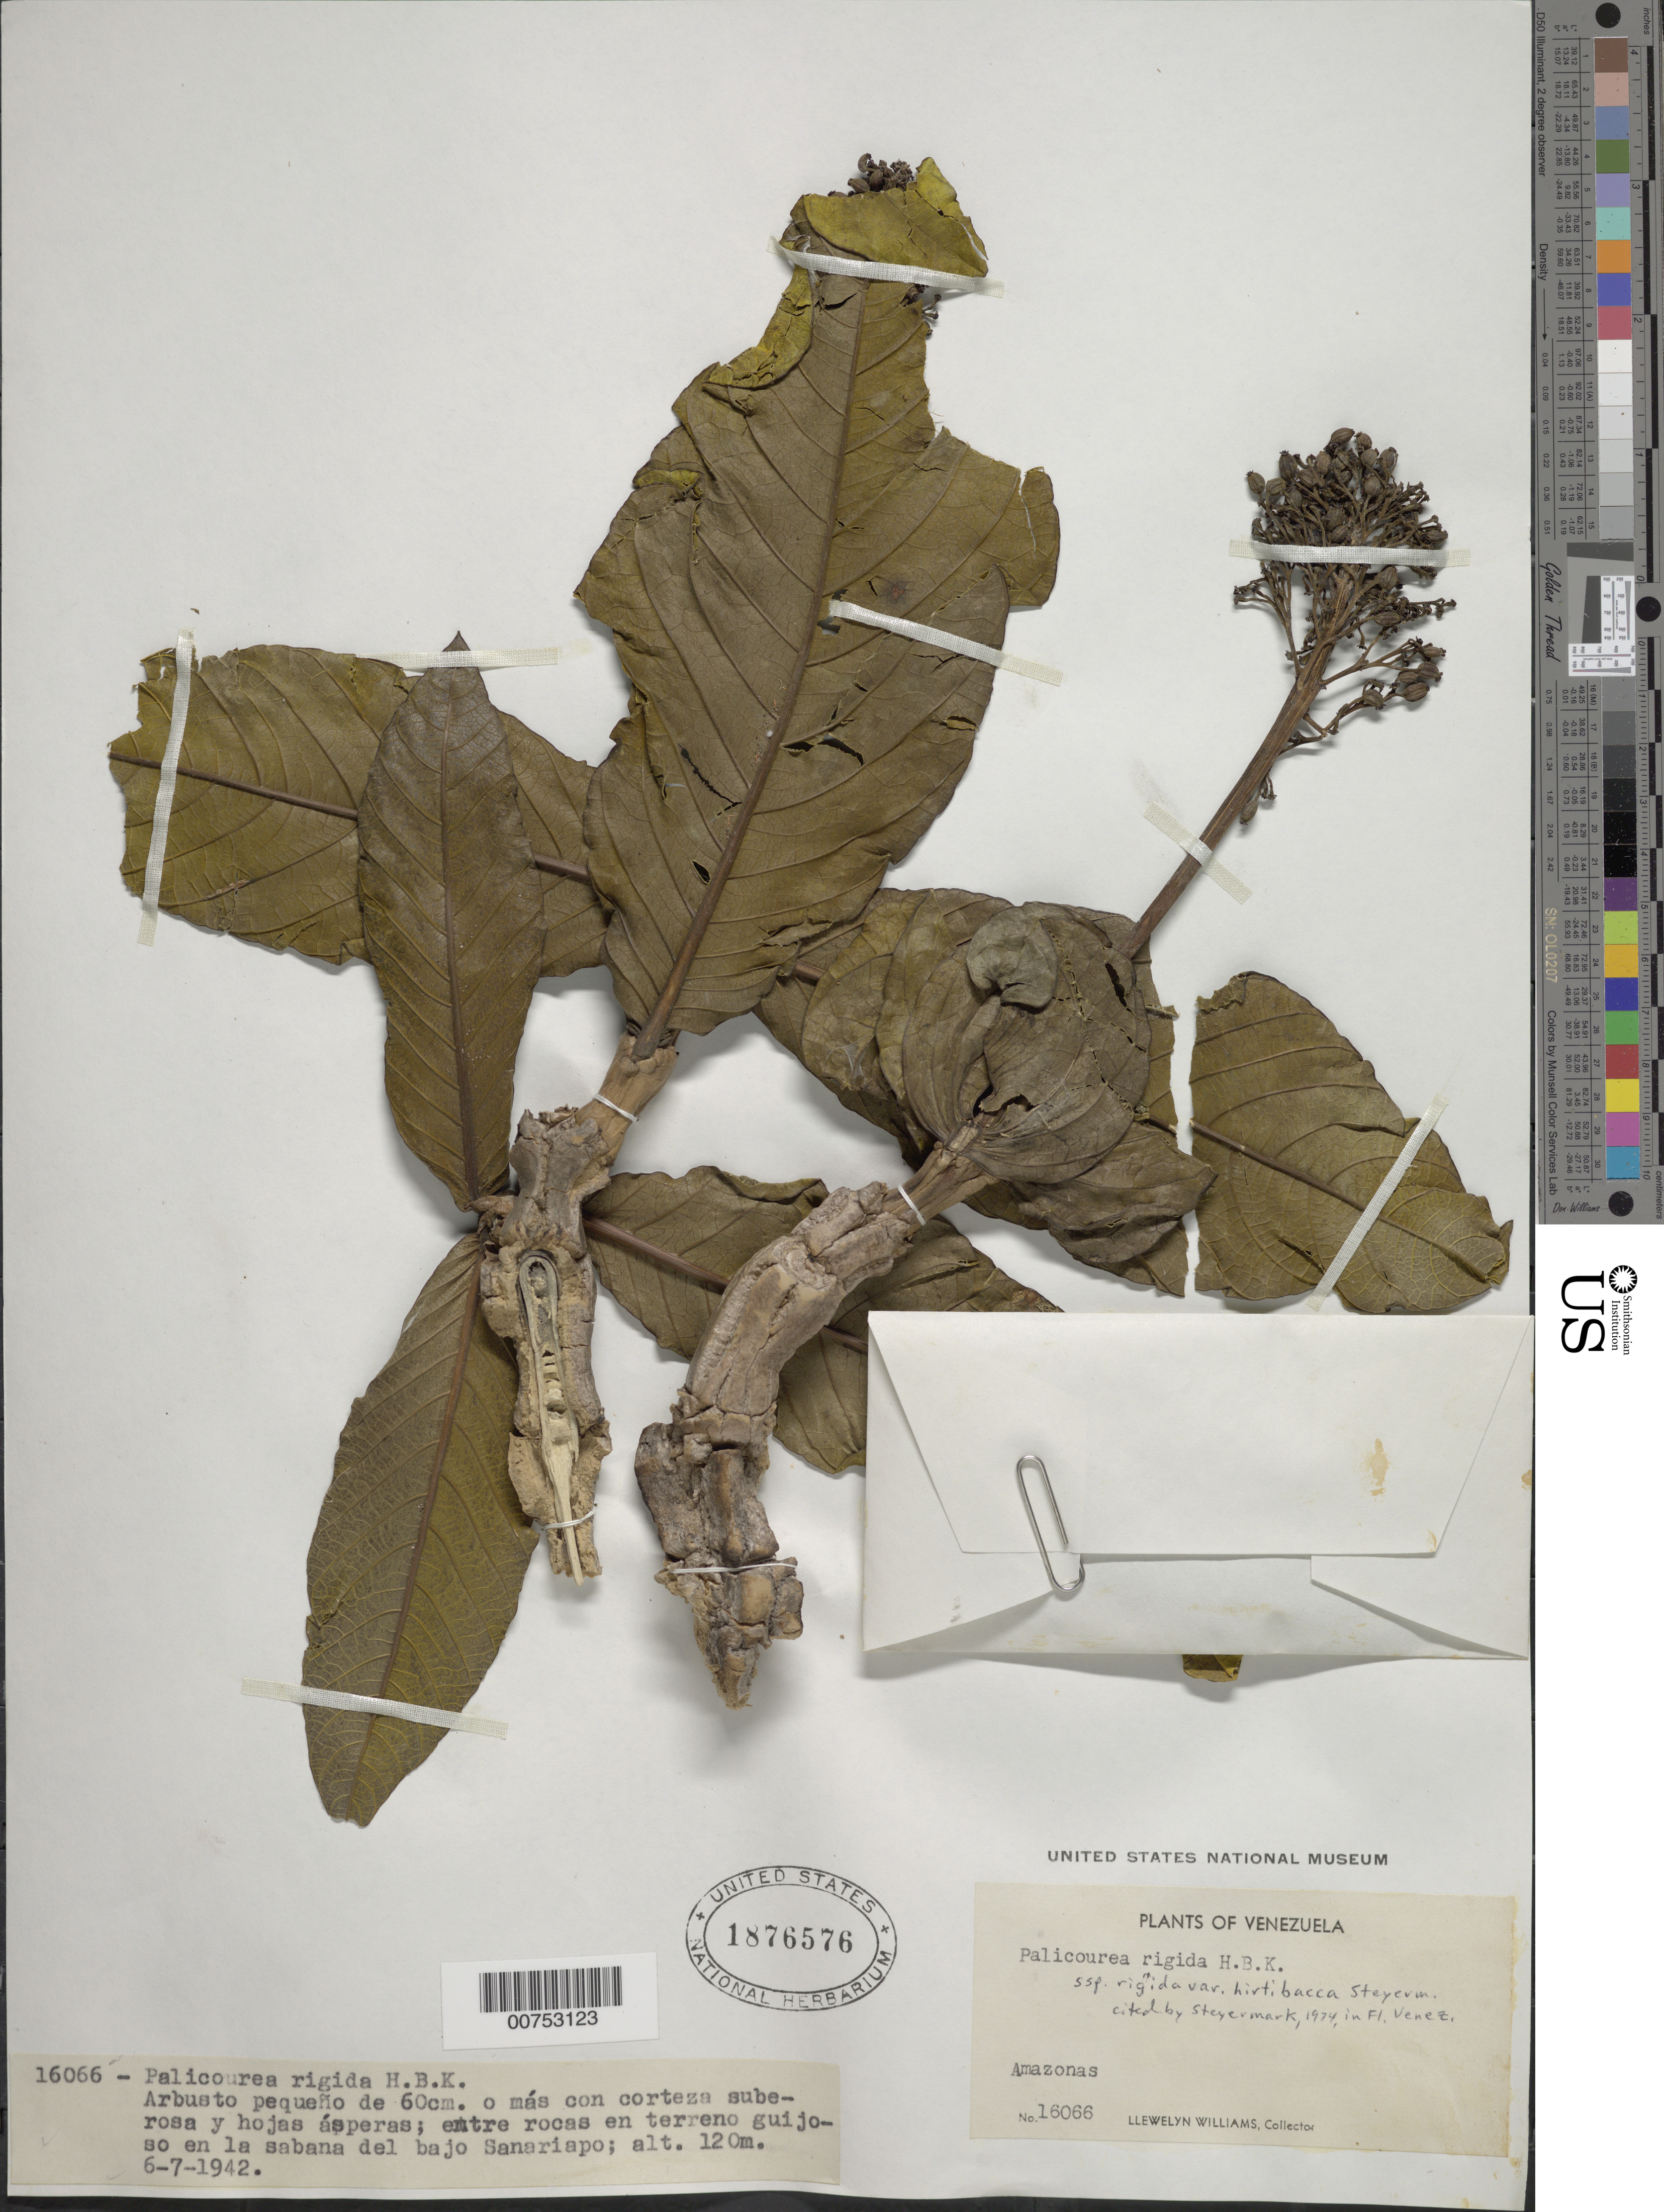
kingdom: Plantae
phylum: Tracheophyta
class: Magnoliopsida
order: Gentianales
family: Rubiaceae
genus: Palicourea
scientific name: Palicourea rigida subsp. rigida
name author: Steyerm.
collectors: Ll. Williams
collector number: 16066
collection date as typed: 6-Jul-42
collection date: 1942-07-06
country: Venezuela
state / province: Amazonas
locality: Sanariapo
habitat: Entre rocas en terreno guijoso en la sabana de bajo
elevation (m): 120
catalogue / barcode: US 1876576